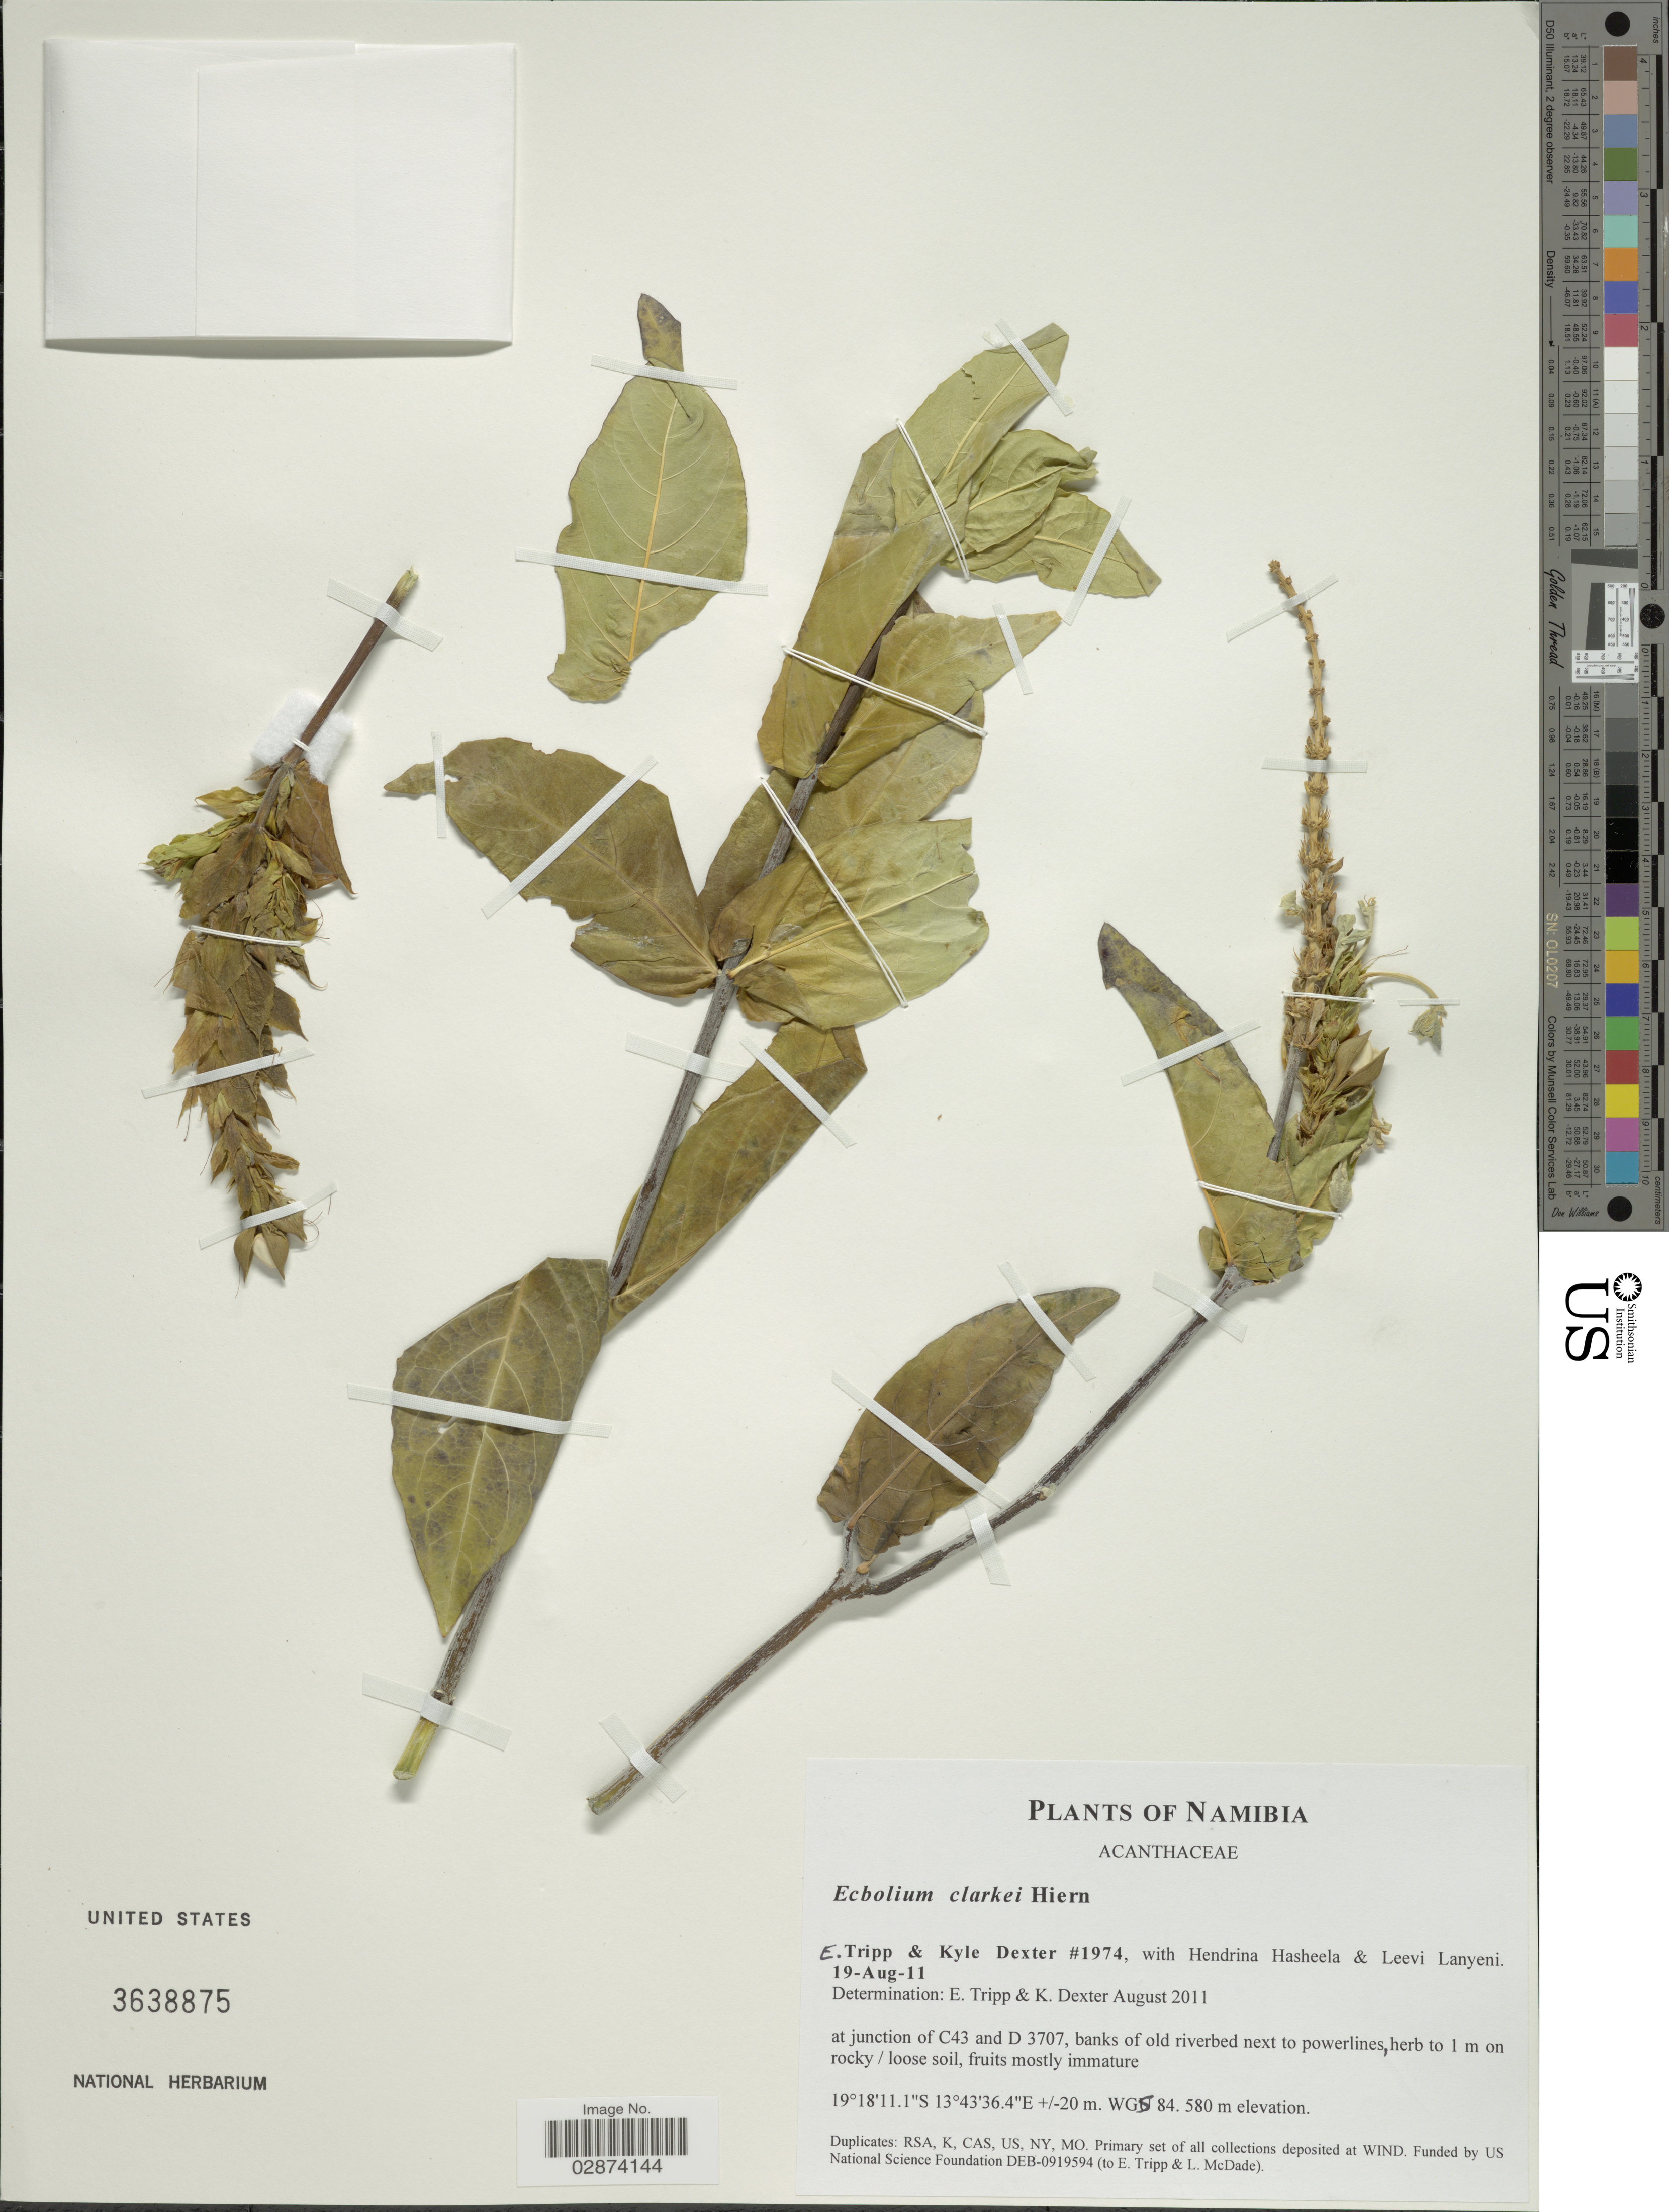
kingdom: Plantae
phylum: Tracheophyta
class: Magnoliopsida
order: Lamiales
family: Acanthaceae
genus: Ecbolium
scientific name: Ecbolium clarkei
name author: Hiern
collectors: E. Tripp, K. Dexter, H. Hasheela & L. Lanyeni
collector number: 1974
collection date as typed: Transcribed d/m/y: 19/8/11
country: Namibia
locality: At junction of C43 and D 3707, banks of old riverbed next to powerlines.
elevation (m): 580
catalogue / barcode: US 3638875